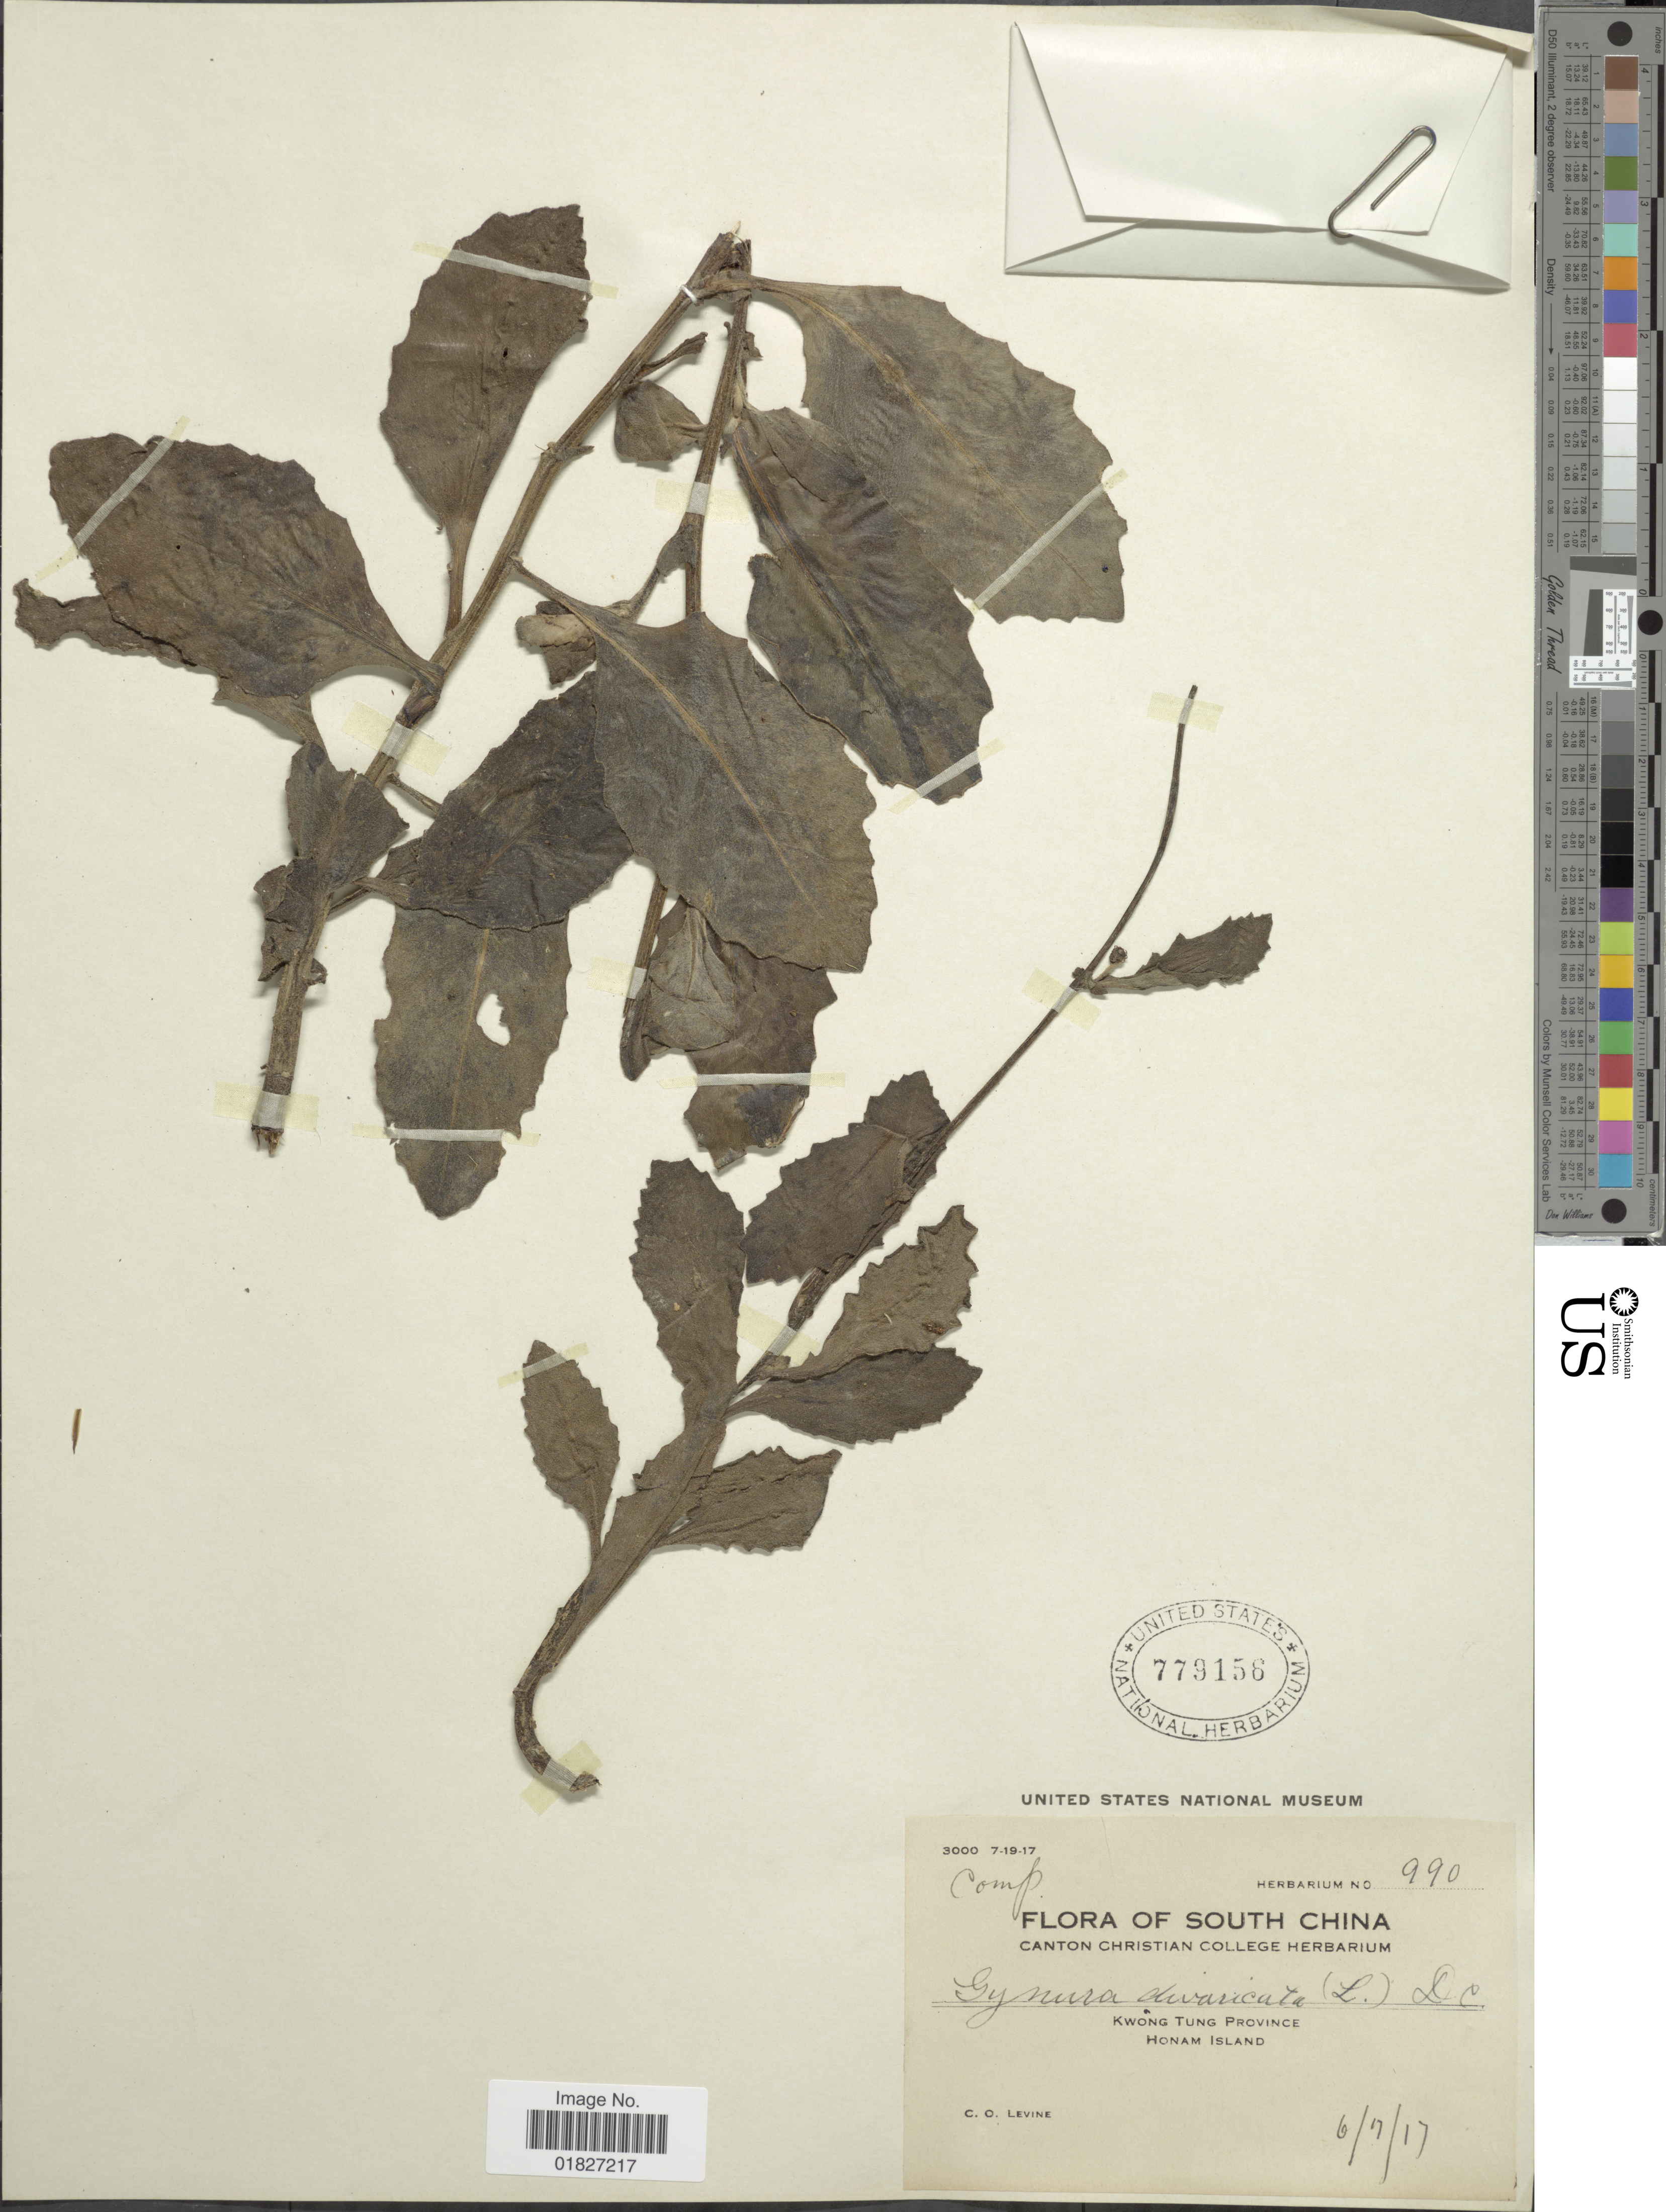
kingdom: Plantae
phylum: Tracheophyta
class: Magnoliopsida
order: Asterales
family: Asteraceae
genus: Gynura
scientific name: Gynura divaricata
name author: (L.) DC.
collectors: C. O. Levine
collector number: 990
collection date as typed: Transcribed d/m/y: 6/7/17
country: China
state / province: Guangdong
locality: Kwong Tung Province, Honam Island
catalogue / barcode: US 779158